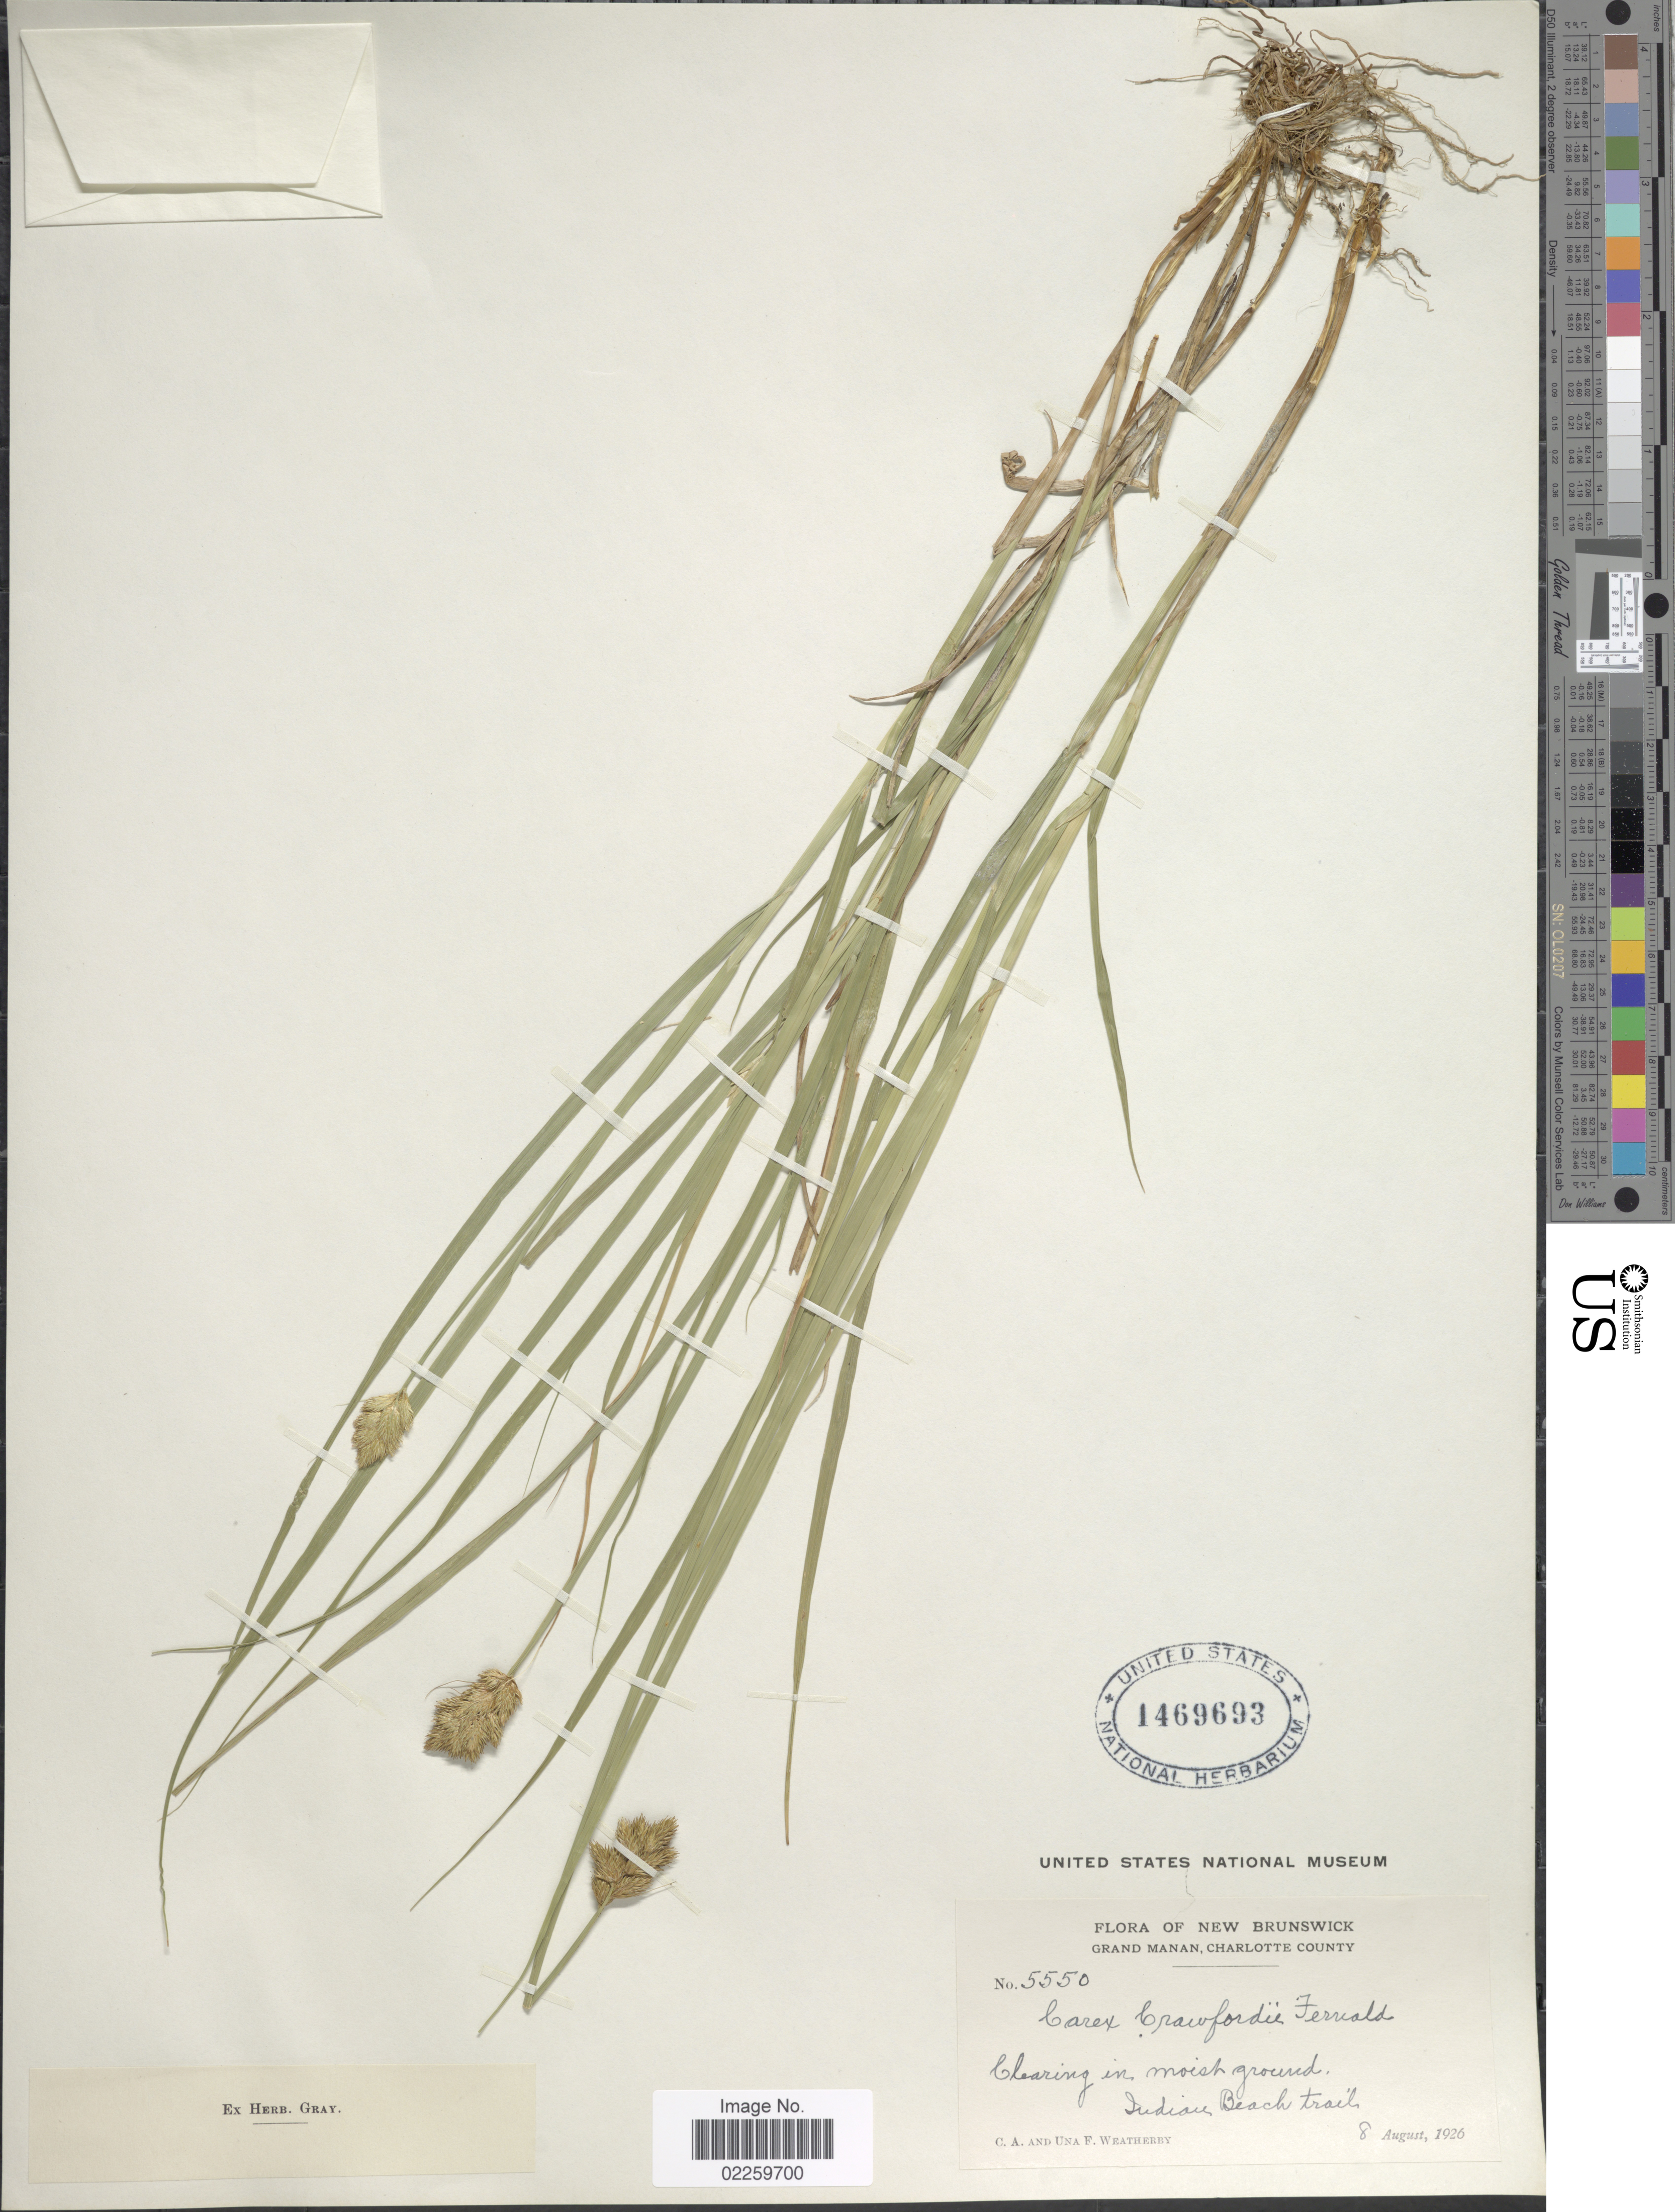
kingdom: Plantae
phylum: Tracheophyta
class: Liliopsida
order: Poales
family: Cyperaceae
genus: Carex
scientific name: Carex crawfordii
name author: Fernald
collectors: C. A. Weatherby & U. Weatherby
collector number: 5550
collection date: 1926-08-08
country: Canada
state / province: New Brunswick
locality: Grand Manan, Charlotte County, Clearing in moist ground, Indian Beach trail.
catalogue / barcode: US 1469693